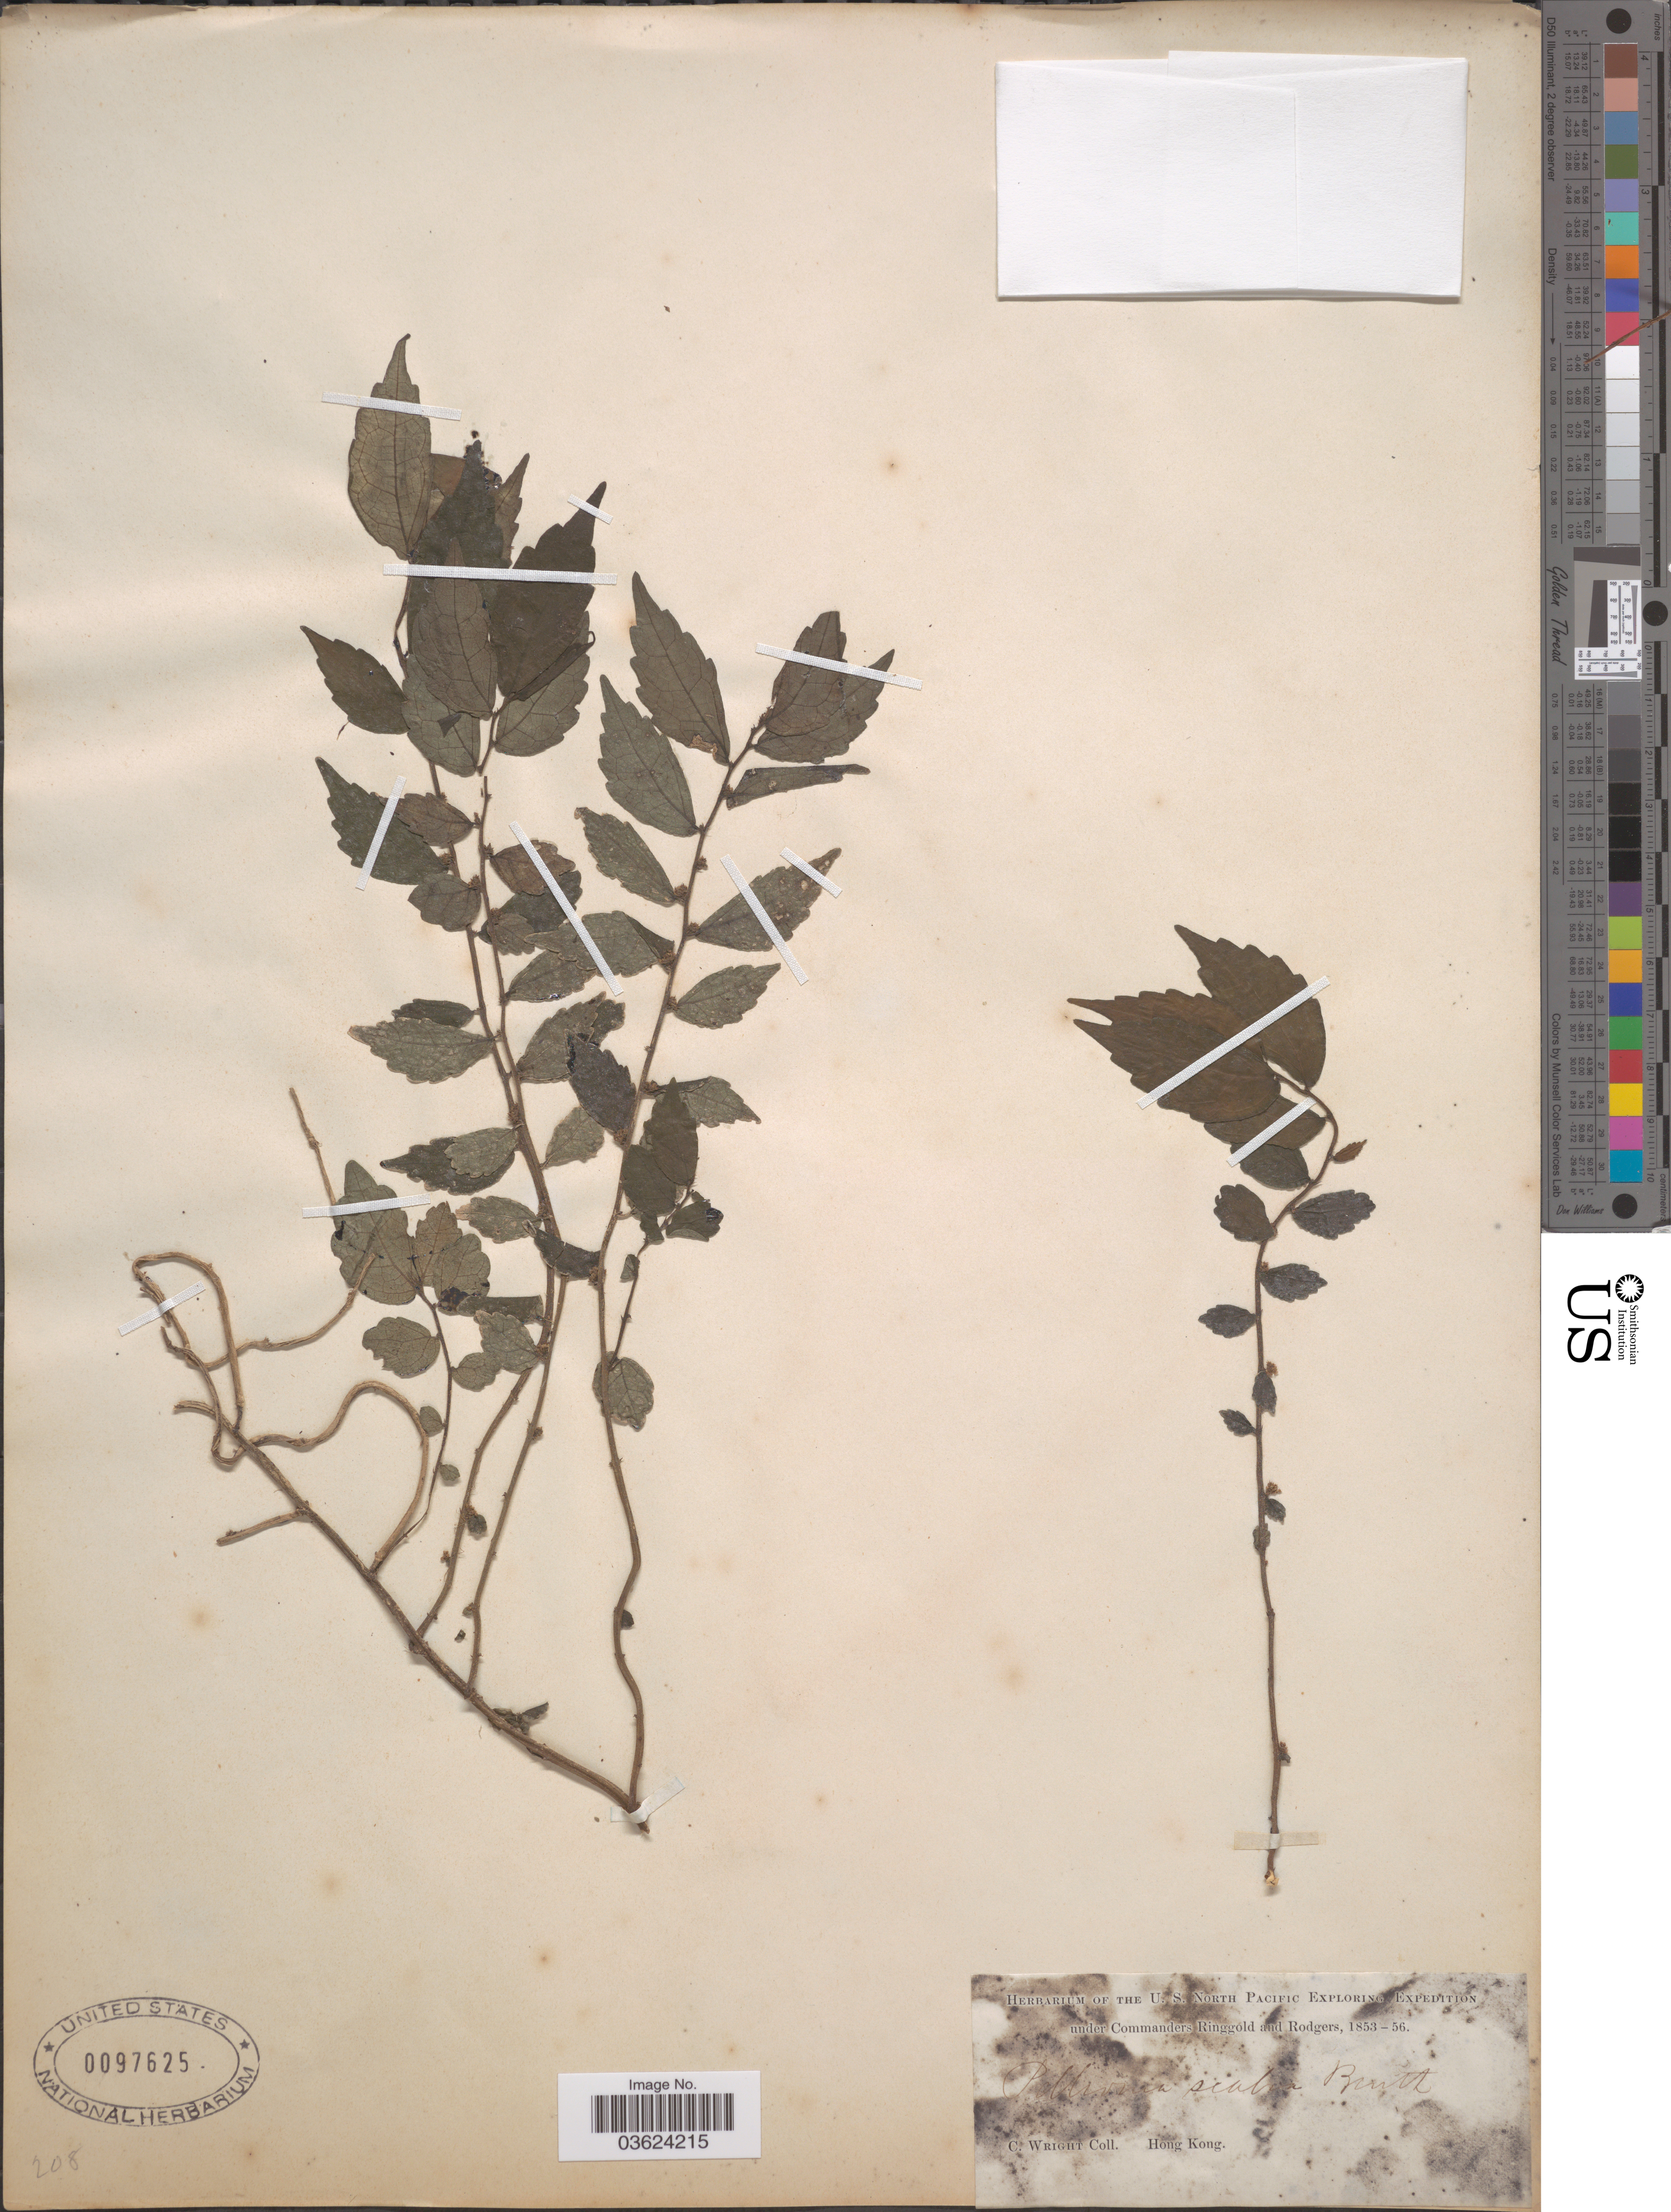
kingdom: Plantae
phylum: Tracheophyta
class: Magnoliopsida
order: Rosales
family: Urticaceae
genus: Pellionia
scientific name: Pellionia scabra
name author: Benth.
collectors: C. Wright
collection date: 1853/1856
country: China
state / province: Hong Kong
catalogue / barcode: US 97625